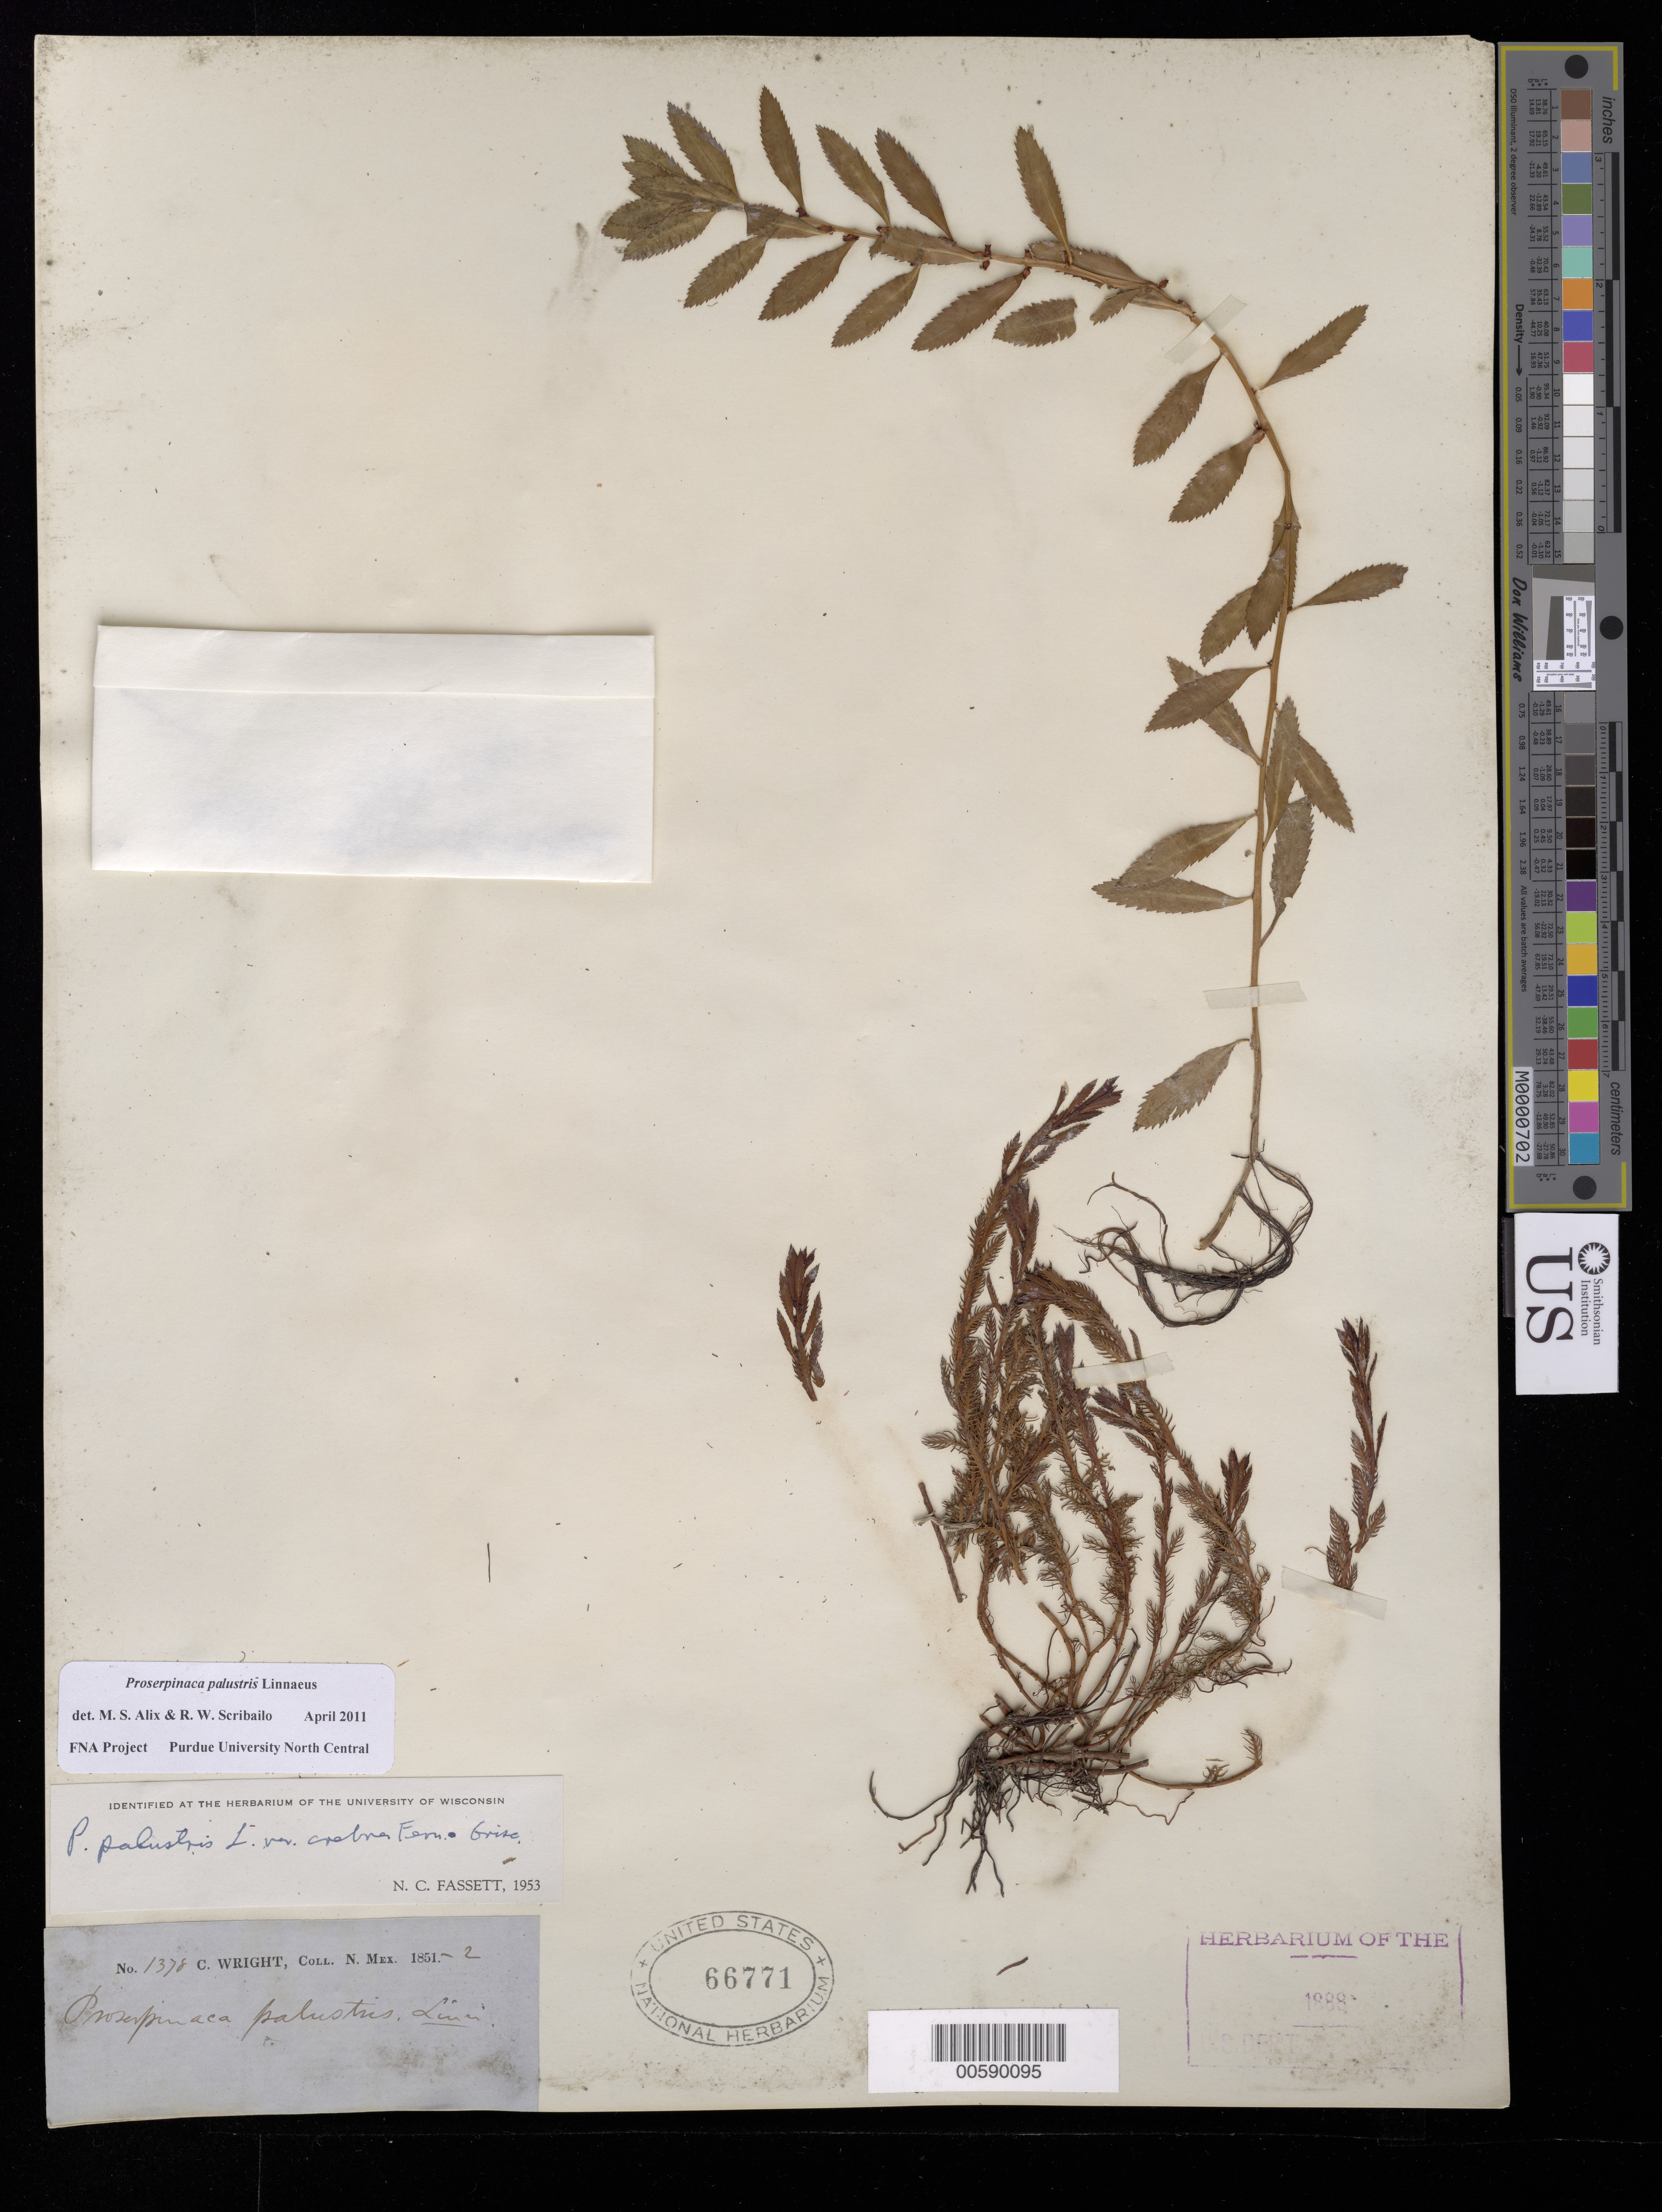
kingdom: Plantae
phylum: Tracheophyta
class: Magnoliopsida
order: Saxifragales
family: Haloragaceae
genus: Proserpinaca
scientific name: Proserpinaca palustris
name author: L.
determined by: Scribailo, R. W.; Alix, M. S.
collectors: C. Wright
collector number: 1378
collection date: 1851/1852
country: United States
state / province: New Mexico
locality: "N. Mex." [=northern Mexico or New Mexico? either way possibly referring to present-day Arizona or Texas]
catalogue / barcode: US 66771